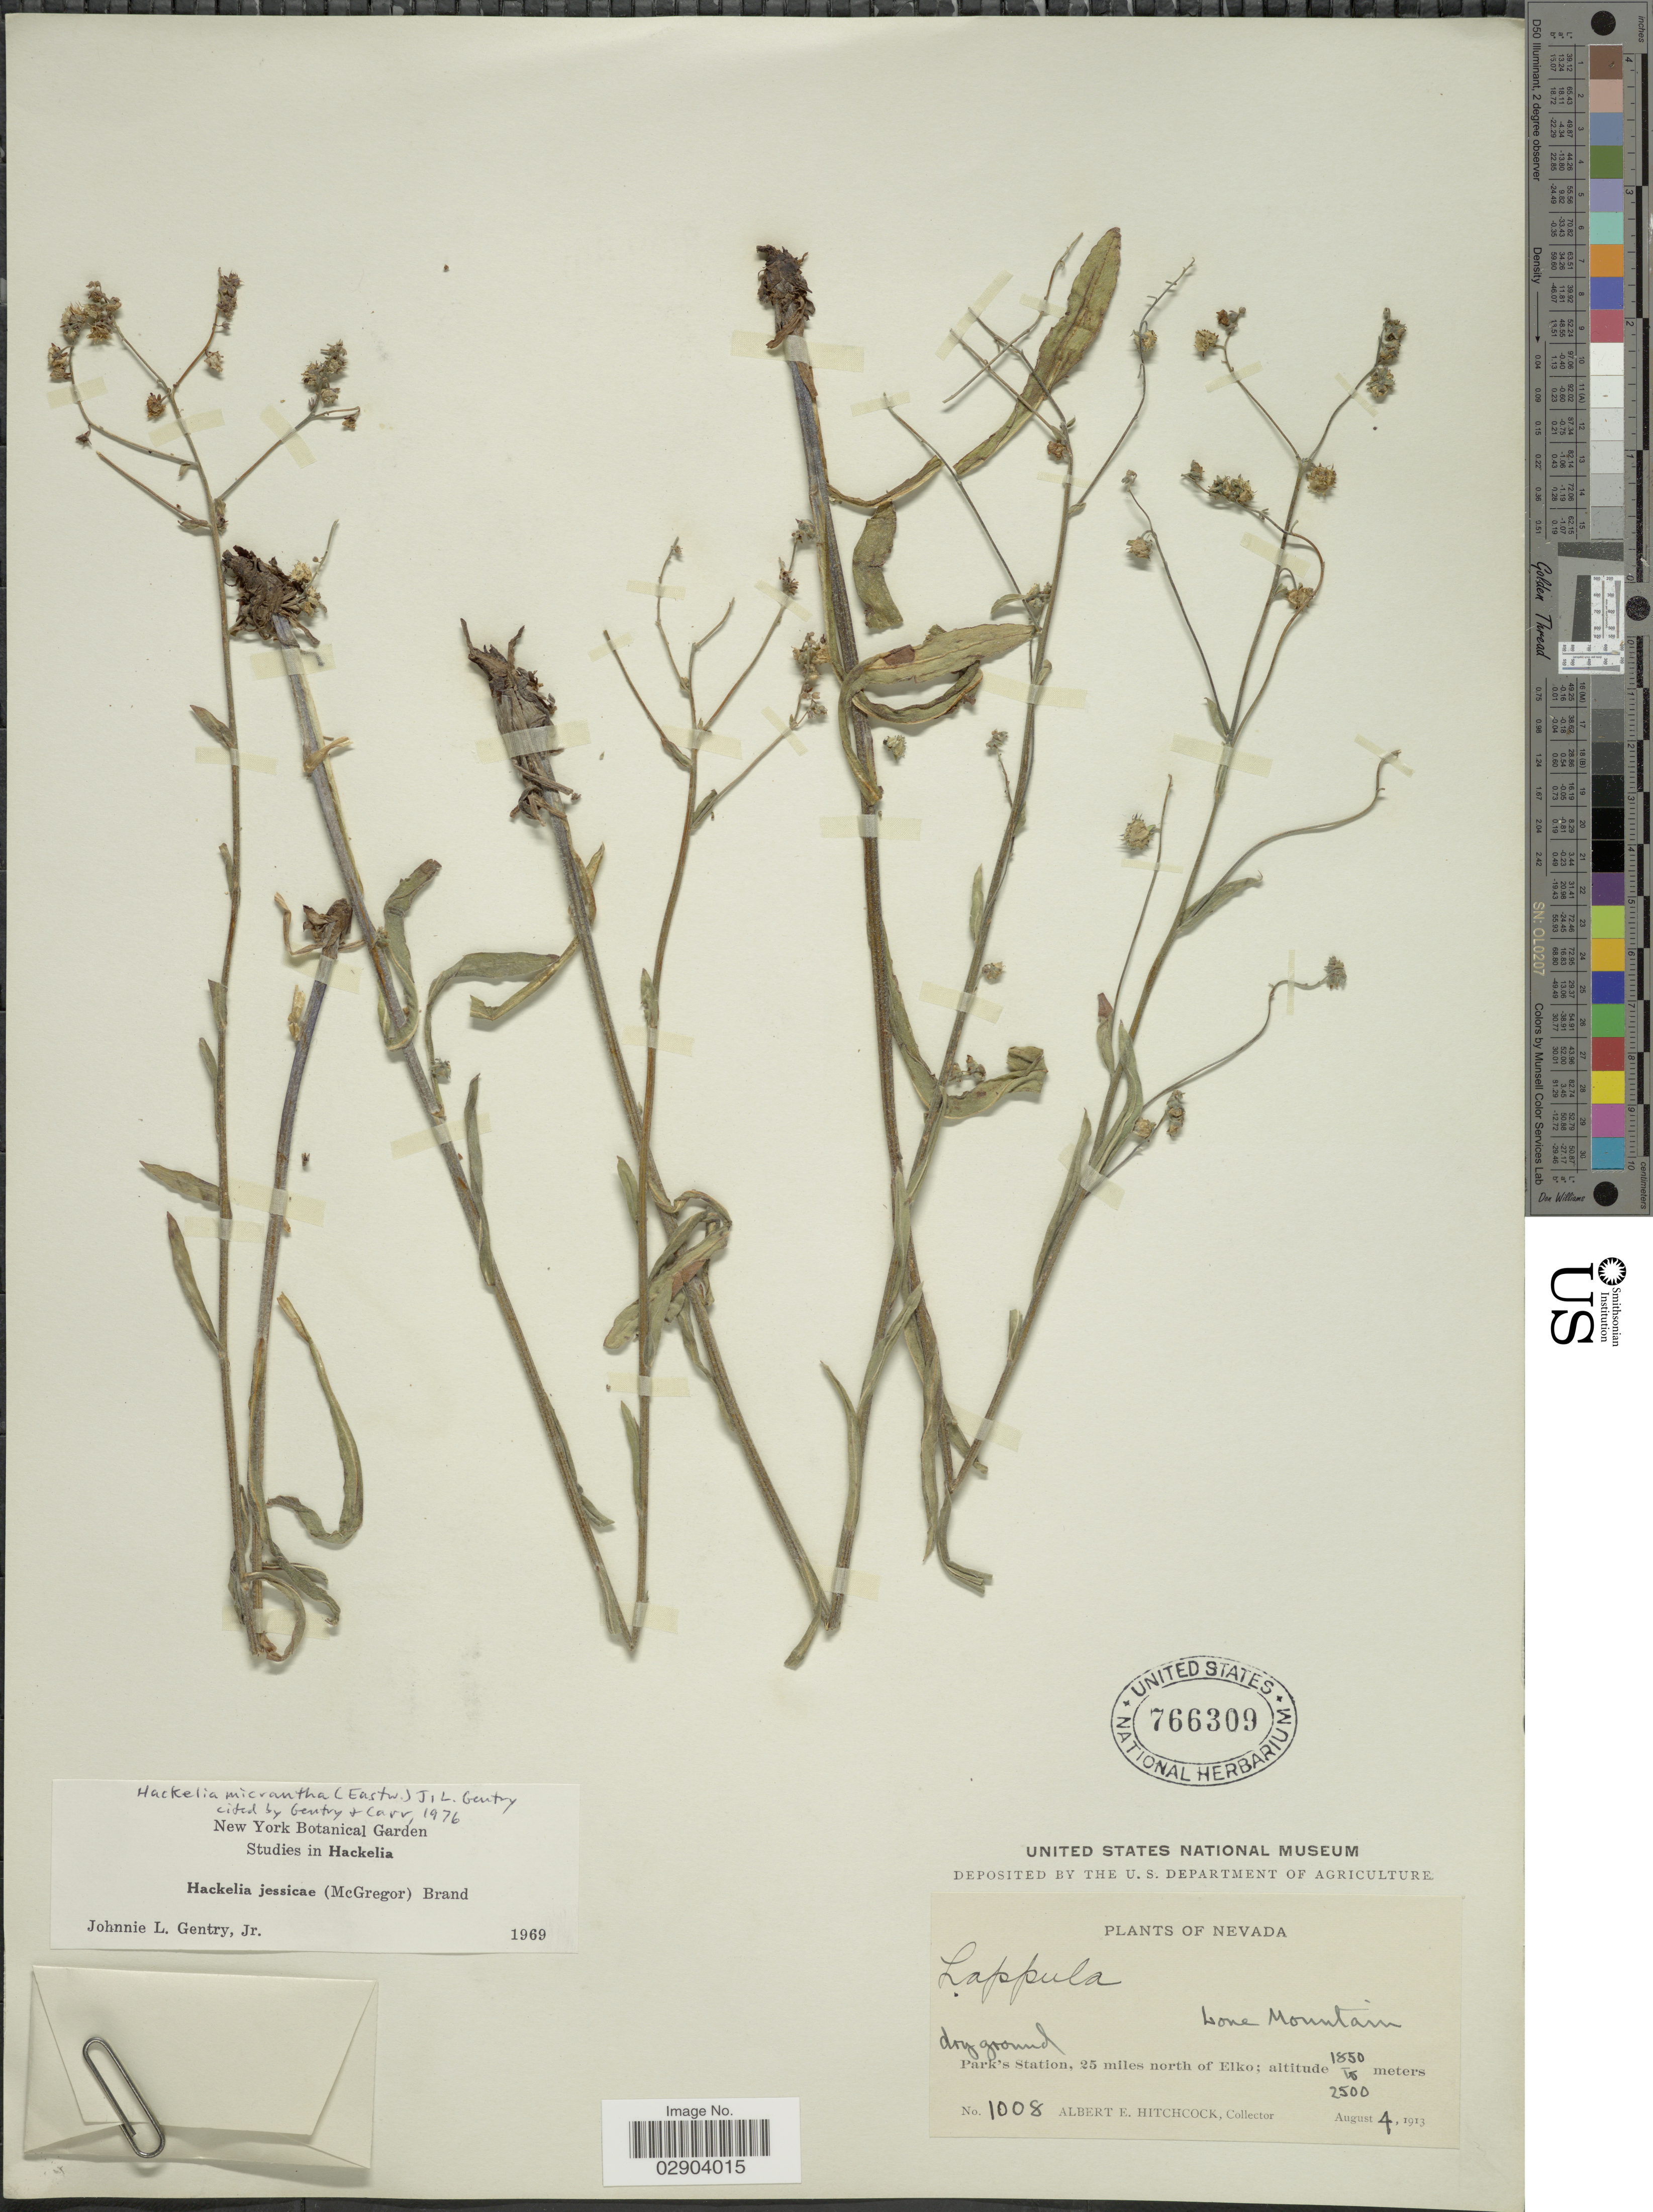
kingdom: Plantae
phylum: Tracheophyta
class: Magnoliopsida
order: Boraginales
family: Boraginaceae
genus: Hackelia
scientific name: Hackelia micrantha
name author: (Eastw.) J.L. Gentry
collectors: A. Hitchcock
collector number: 1008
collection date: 1913-08-04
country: United States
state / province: Nevada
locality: Lone Mountain, Park's Station, 25 miles north of Elko.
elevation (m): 1850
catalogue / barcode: US 766309